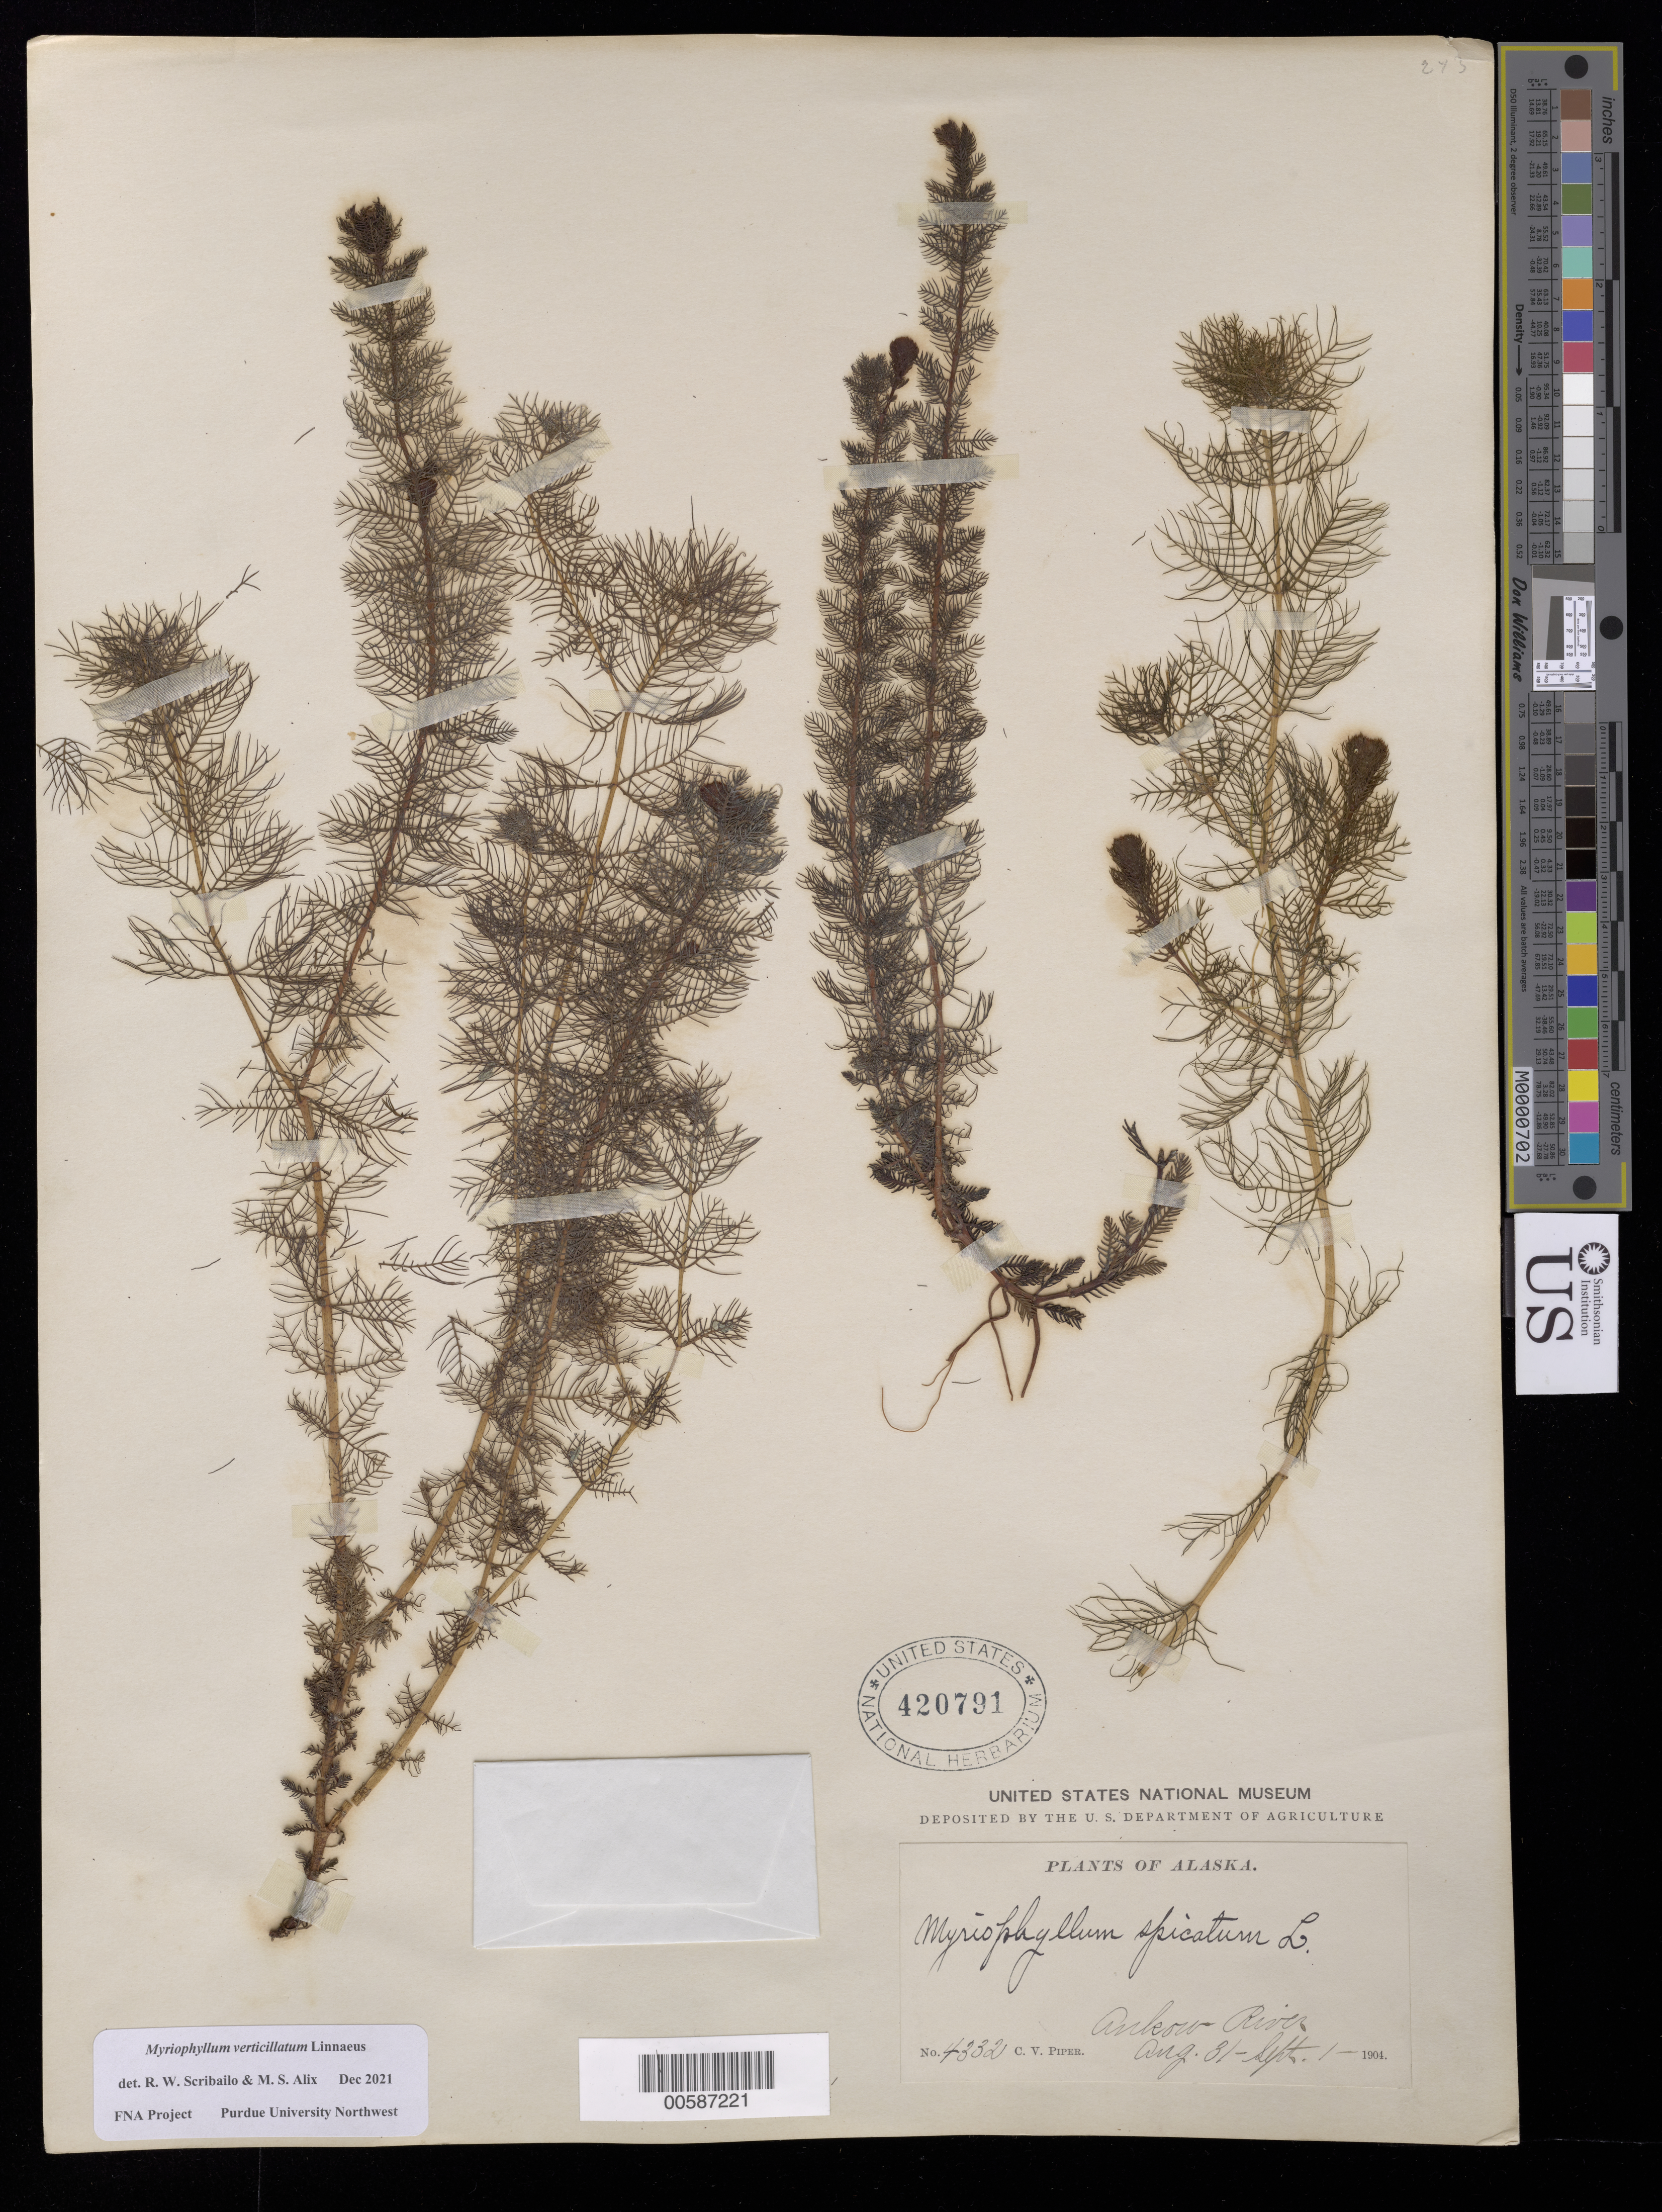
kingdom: Plantae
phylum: Tracheophyta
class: Magnoliopsida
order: Saxifragales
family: Haloragaceae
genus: Myriophyllum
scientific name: Myriophyllum verticillatum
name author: L.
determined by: Scribailo, R. W.; Alix, M. S.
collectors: C. V. Piper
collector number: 4332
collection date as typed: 31 Aug 1904 to 01 Sep 1904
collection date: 1904-08-31/1904-09-01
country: United States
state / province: Alaska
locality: Ankow River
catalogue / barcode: US 420791